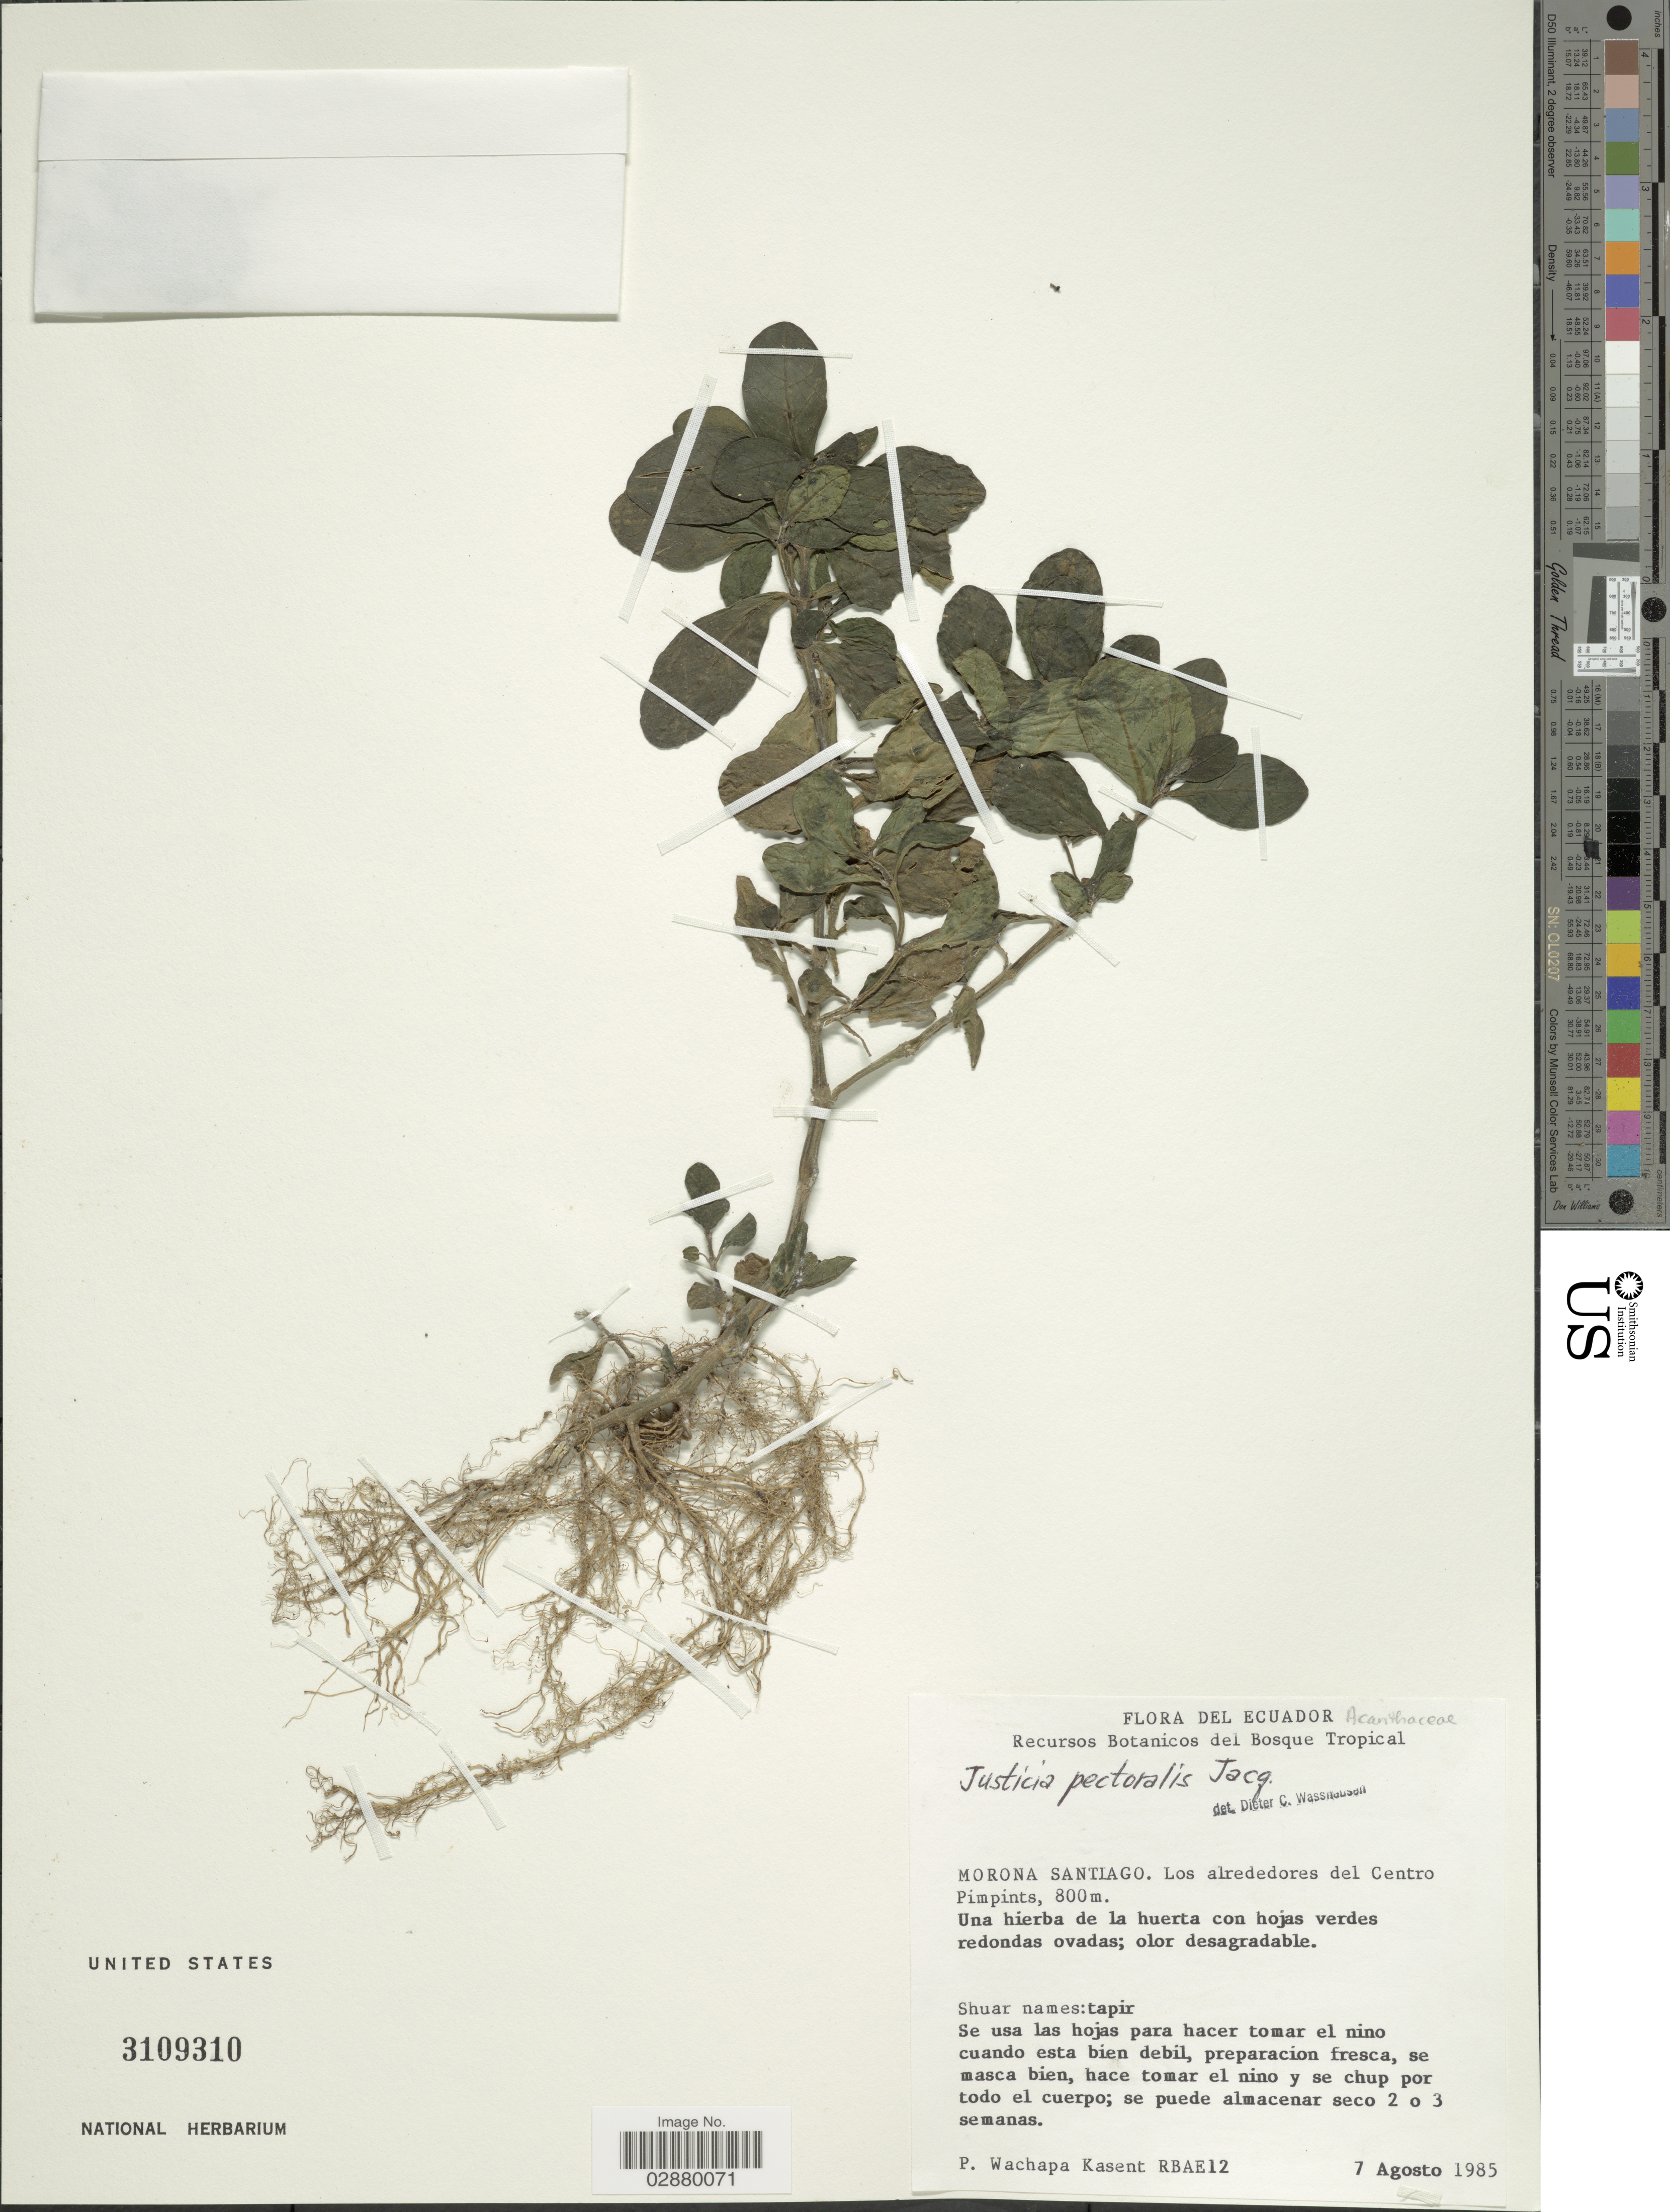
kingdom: Plantae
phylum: Tracheophyta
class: Magnoliopsida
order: Lamiales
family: Acanthaceae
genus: Justicia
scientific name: Justicia pectoralis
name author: Jacq.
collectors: P. Kasent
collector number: RBAE12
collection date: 1985-08-07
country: Ecuador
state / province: Morona-Santiago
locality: Los alrededores del Centro Pimpints.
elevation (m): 800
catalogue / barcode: US 3109310